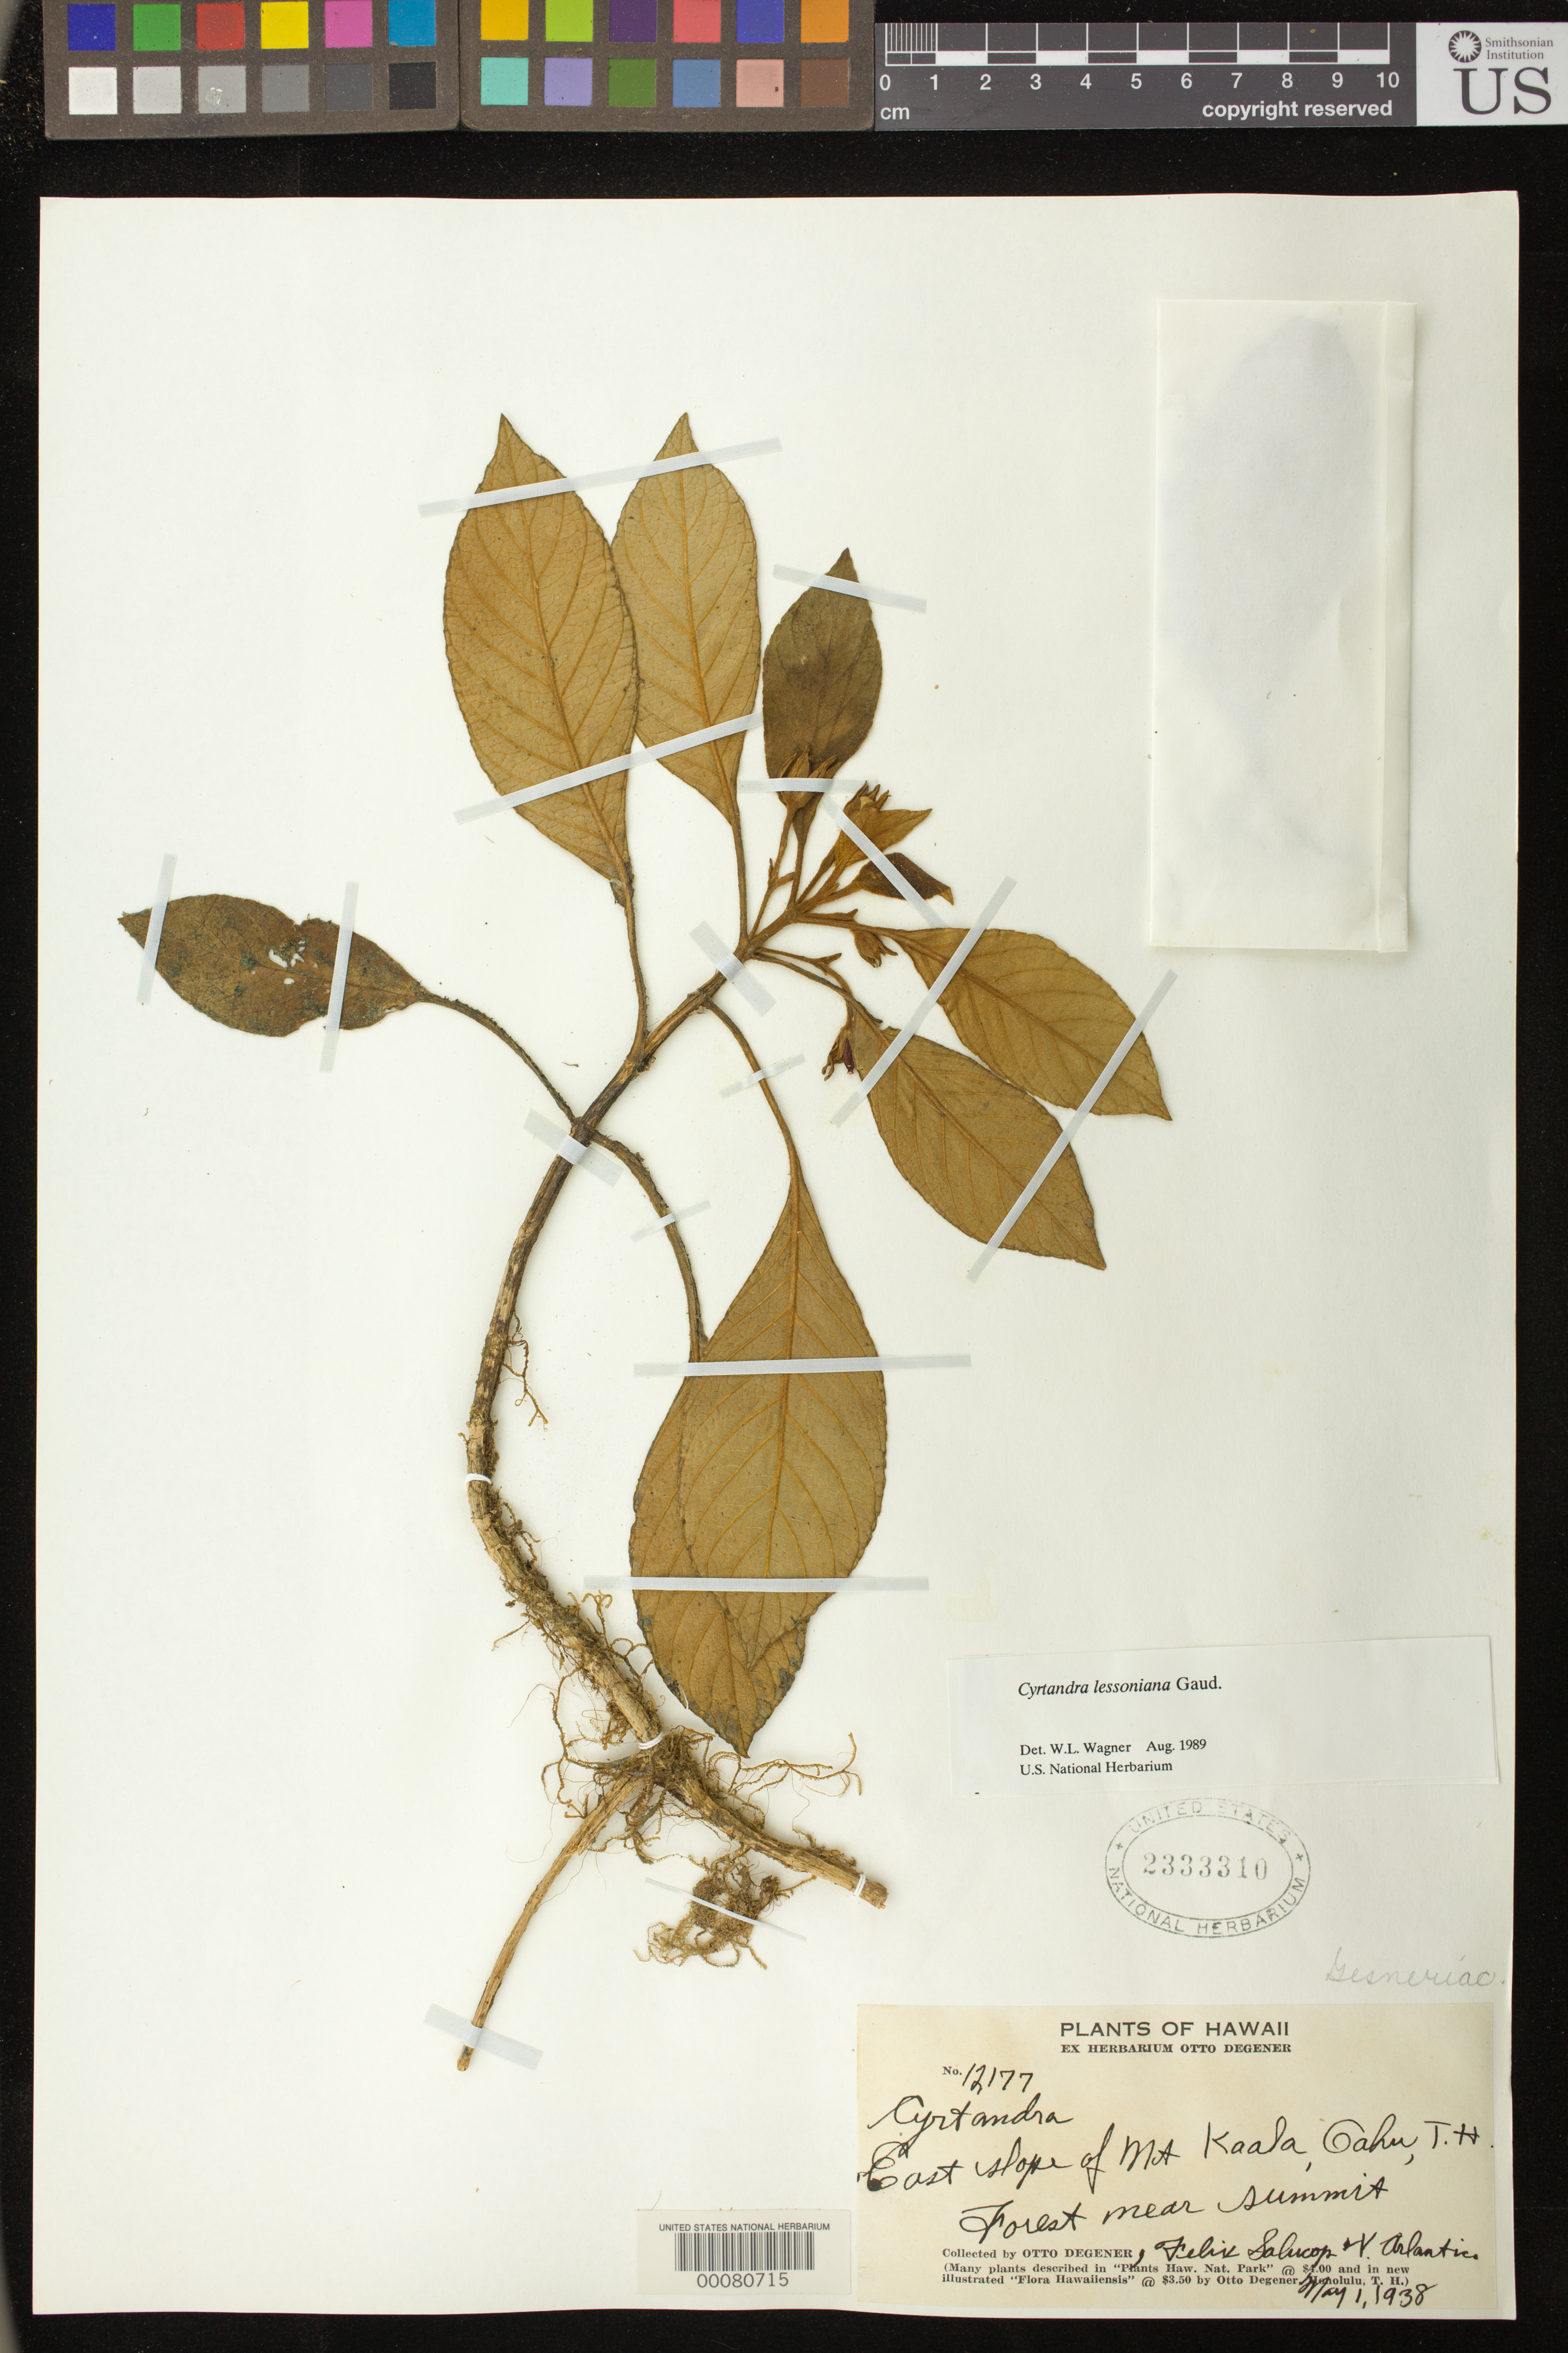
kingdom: Plantae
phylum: Tracheophyta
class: Magnoliopsida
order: Lamiales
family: Gesneriaceae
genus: Cyrtandra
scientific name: Cyrtandra lessoniana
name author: Gaudich.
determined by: Wagner, W. L., (BOT), Smithsonian Institution - National Museum of Natural History (UNITED STATES)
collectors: O. Degener, F. Salucop & V. Arlantico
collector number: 12177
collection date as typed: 01 May 1938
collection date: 1938-05-01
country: United States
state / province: Hawaii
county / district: Honolulu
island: Oahu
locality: East slope of Mt. Kaala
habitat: Forest near summit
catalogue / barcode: US 2333310